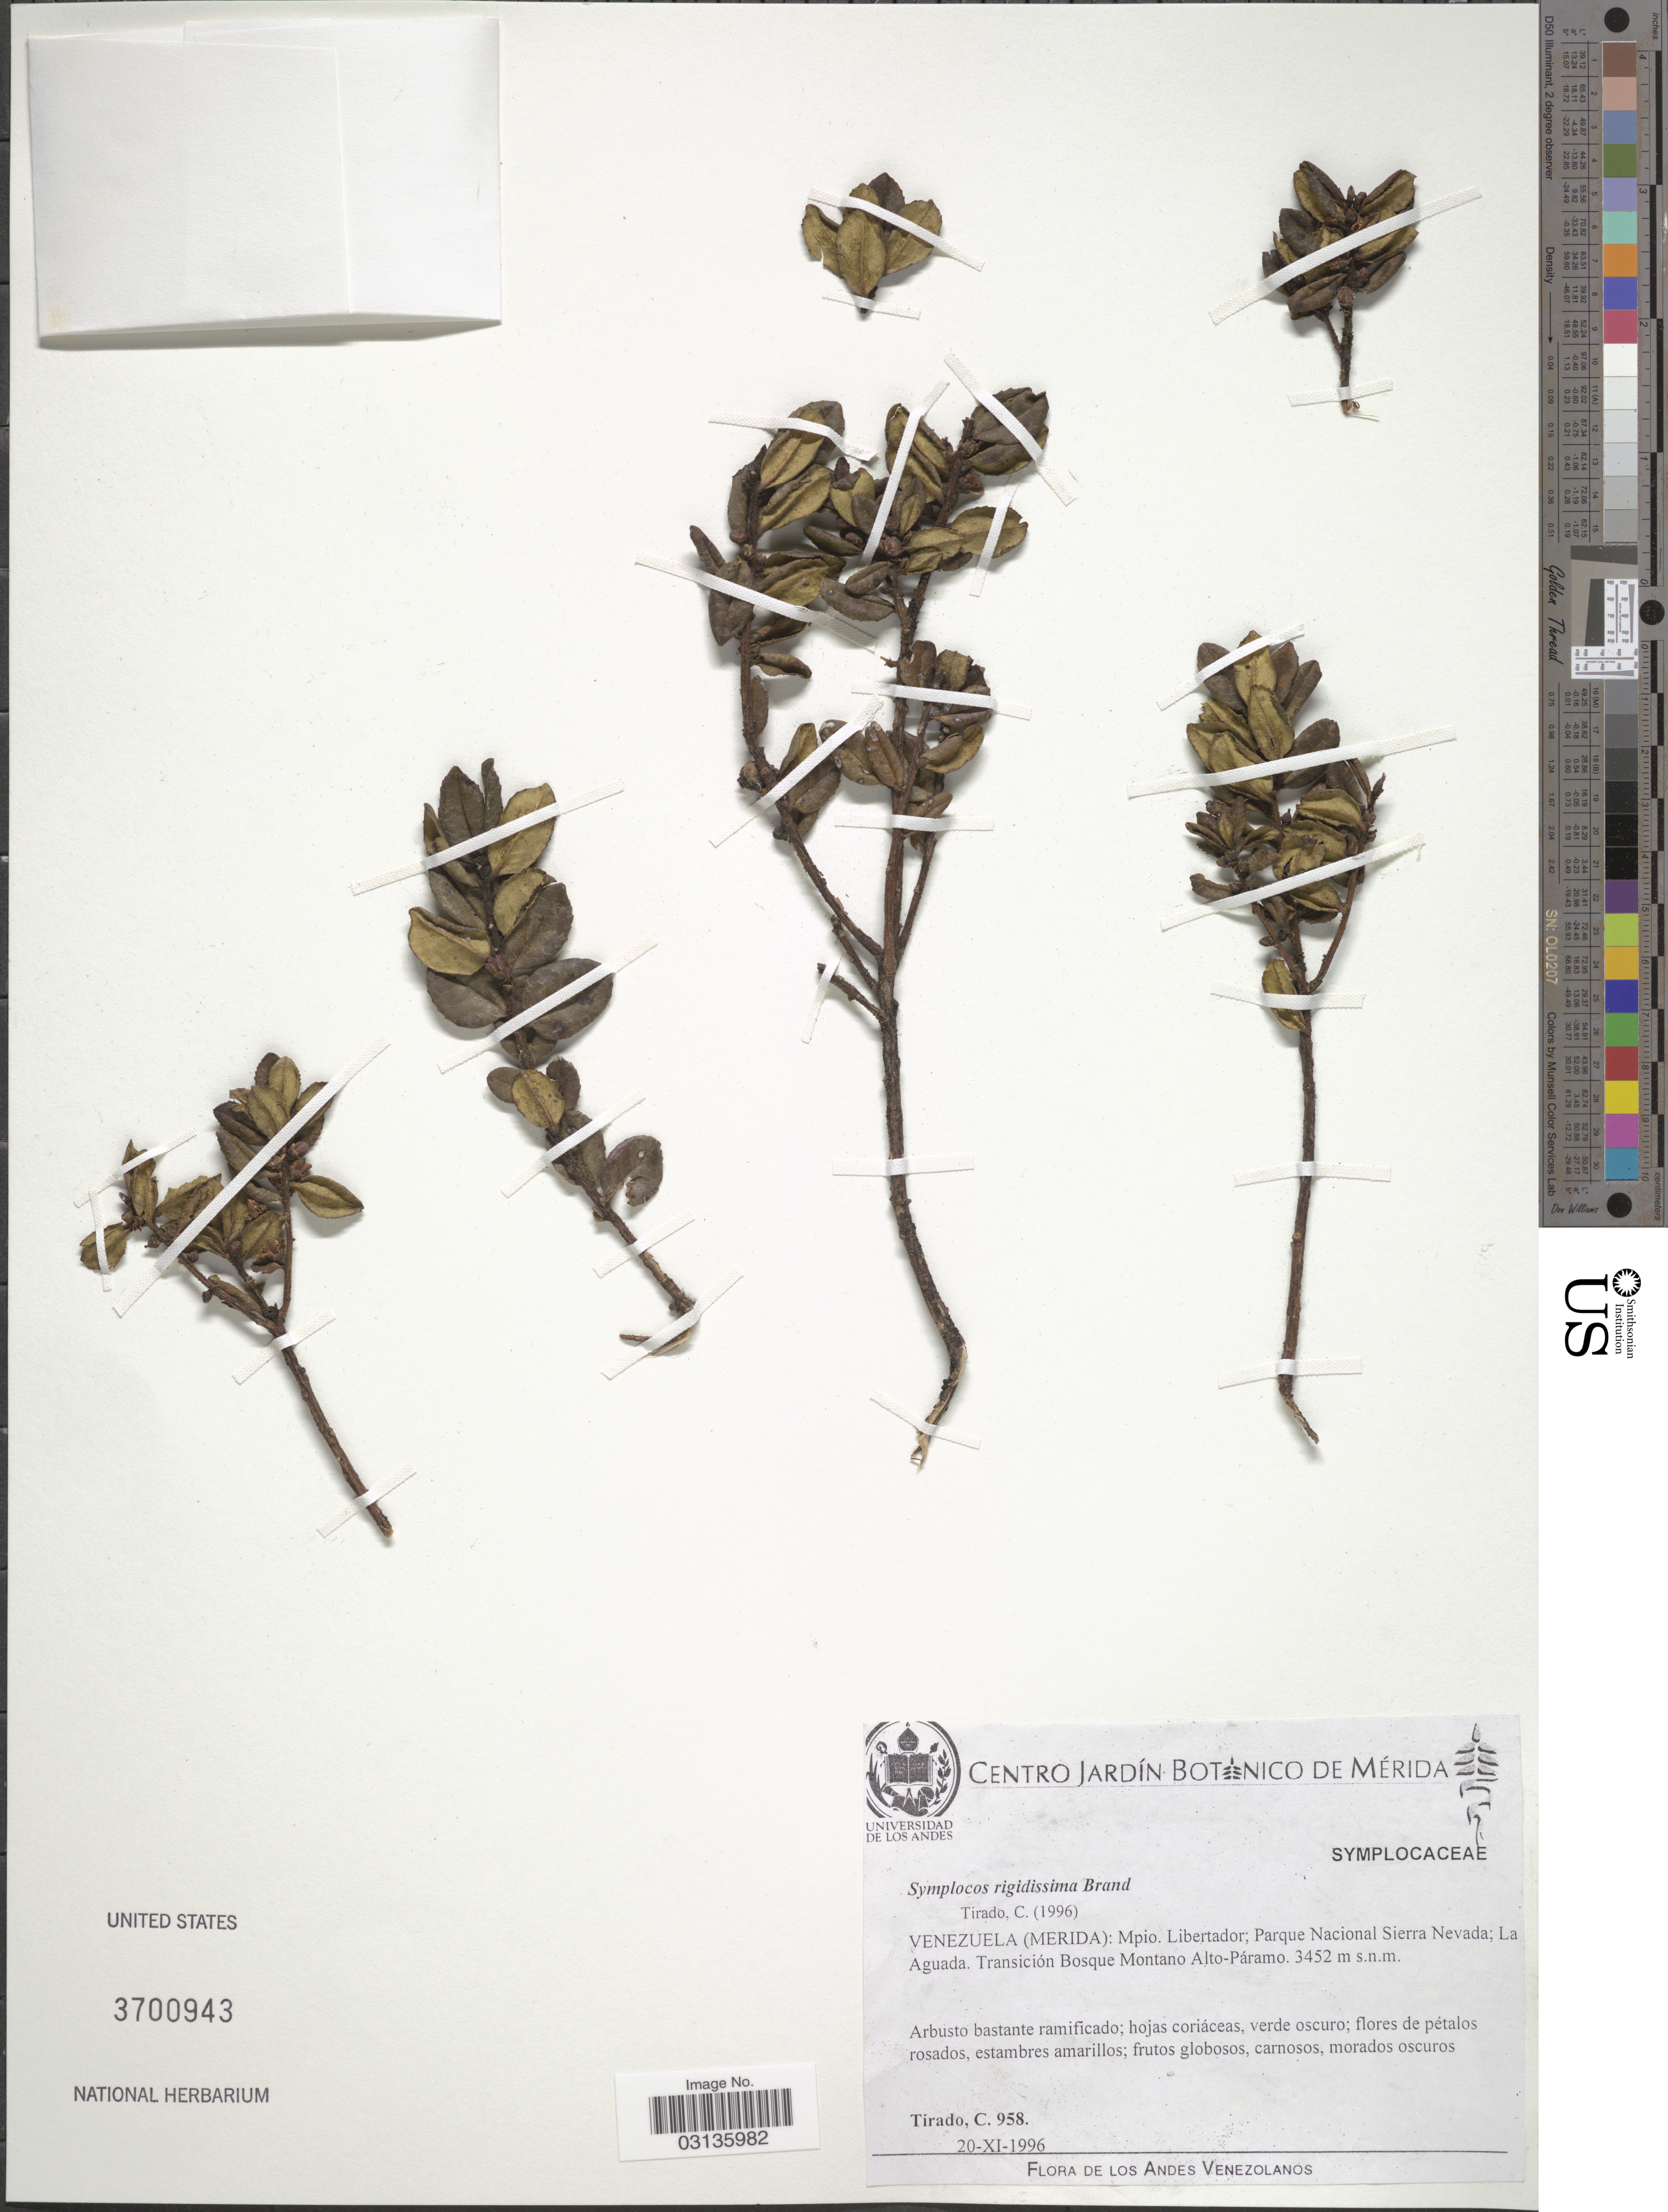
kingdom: Plantae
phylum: Tracheophyta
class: Magnoliopsida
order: Ericales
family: Symplocaceae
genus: Symplocos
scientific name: Symplocos rigidissima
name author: Brand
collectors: C. Tirado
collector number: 958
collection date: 1996-11-20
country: Venezuela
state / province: Mérida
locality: Mpio. Libertador; Parque Nacional Sierra Nevada; La Aguada. Transición Bosque Montano Alto-Páramo.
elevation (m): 3452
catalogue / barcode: US 3700943